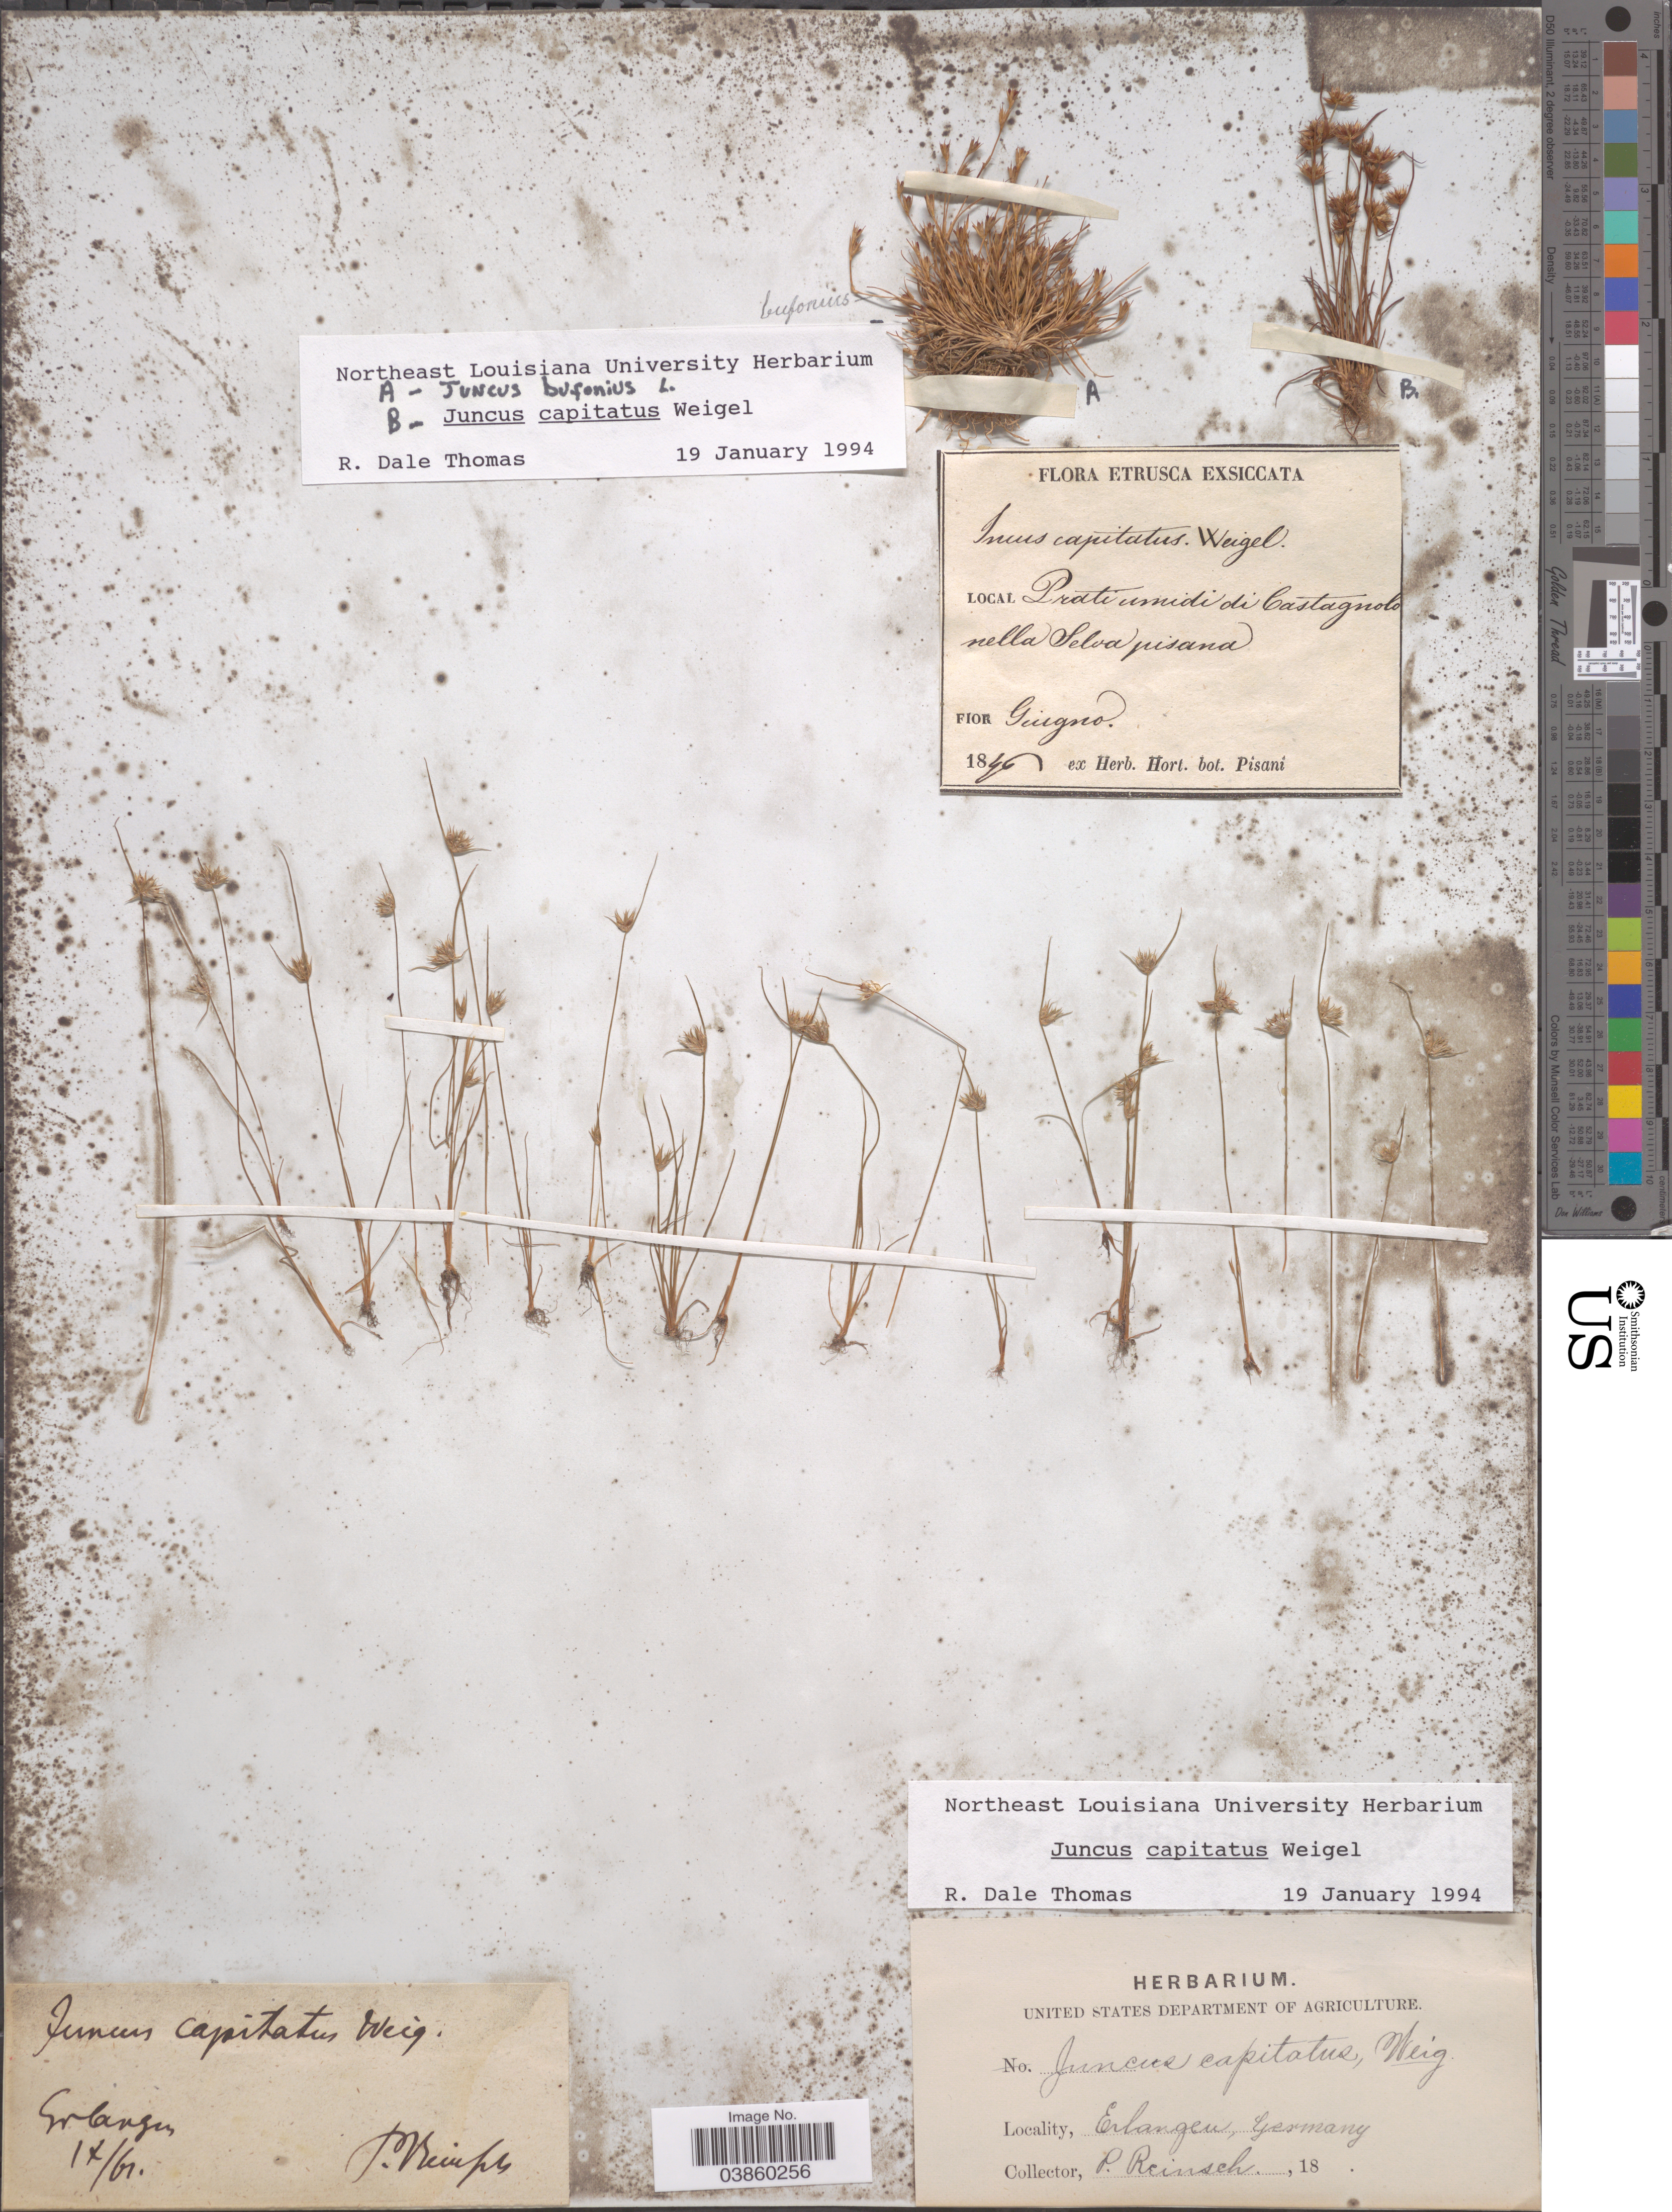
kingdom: Plantae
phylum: Tracheophyta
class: Liliopsida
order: Poales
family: Juncaceae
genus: Juncus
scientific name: Juncus capitatus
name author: Weigel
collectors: P. Reinsch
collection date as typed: Transcribed d/m/y: /9/61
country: Germany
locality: Erlangen.